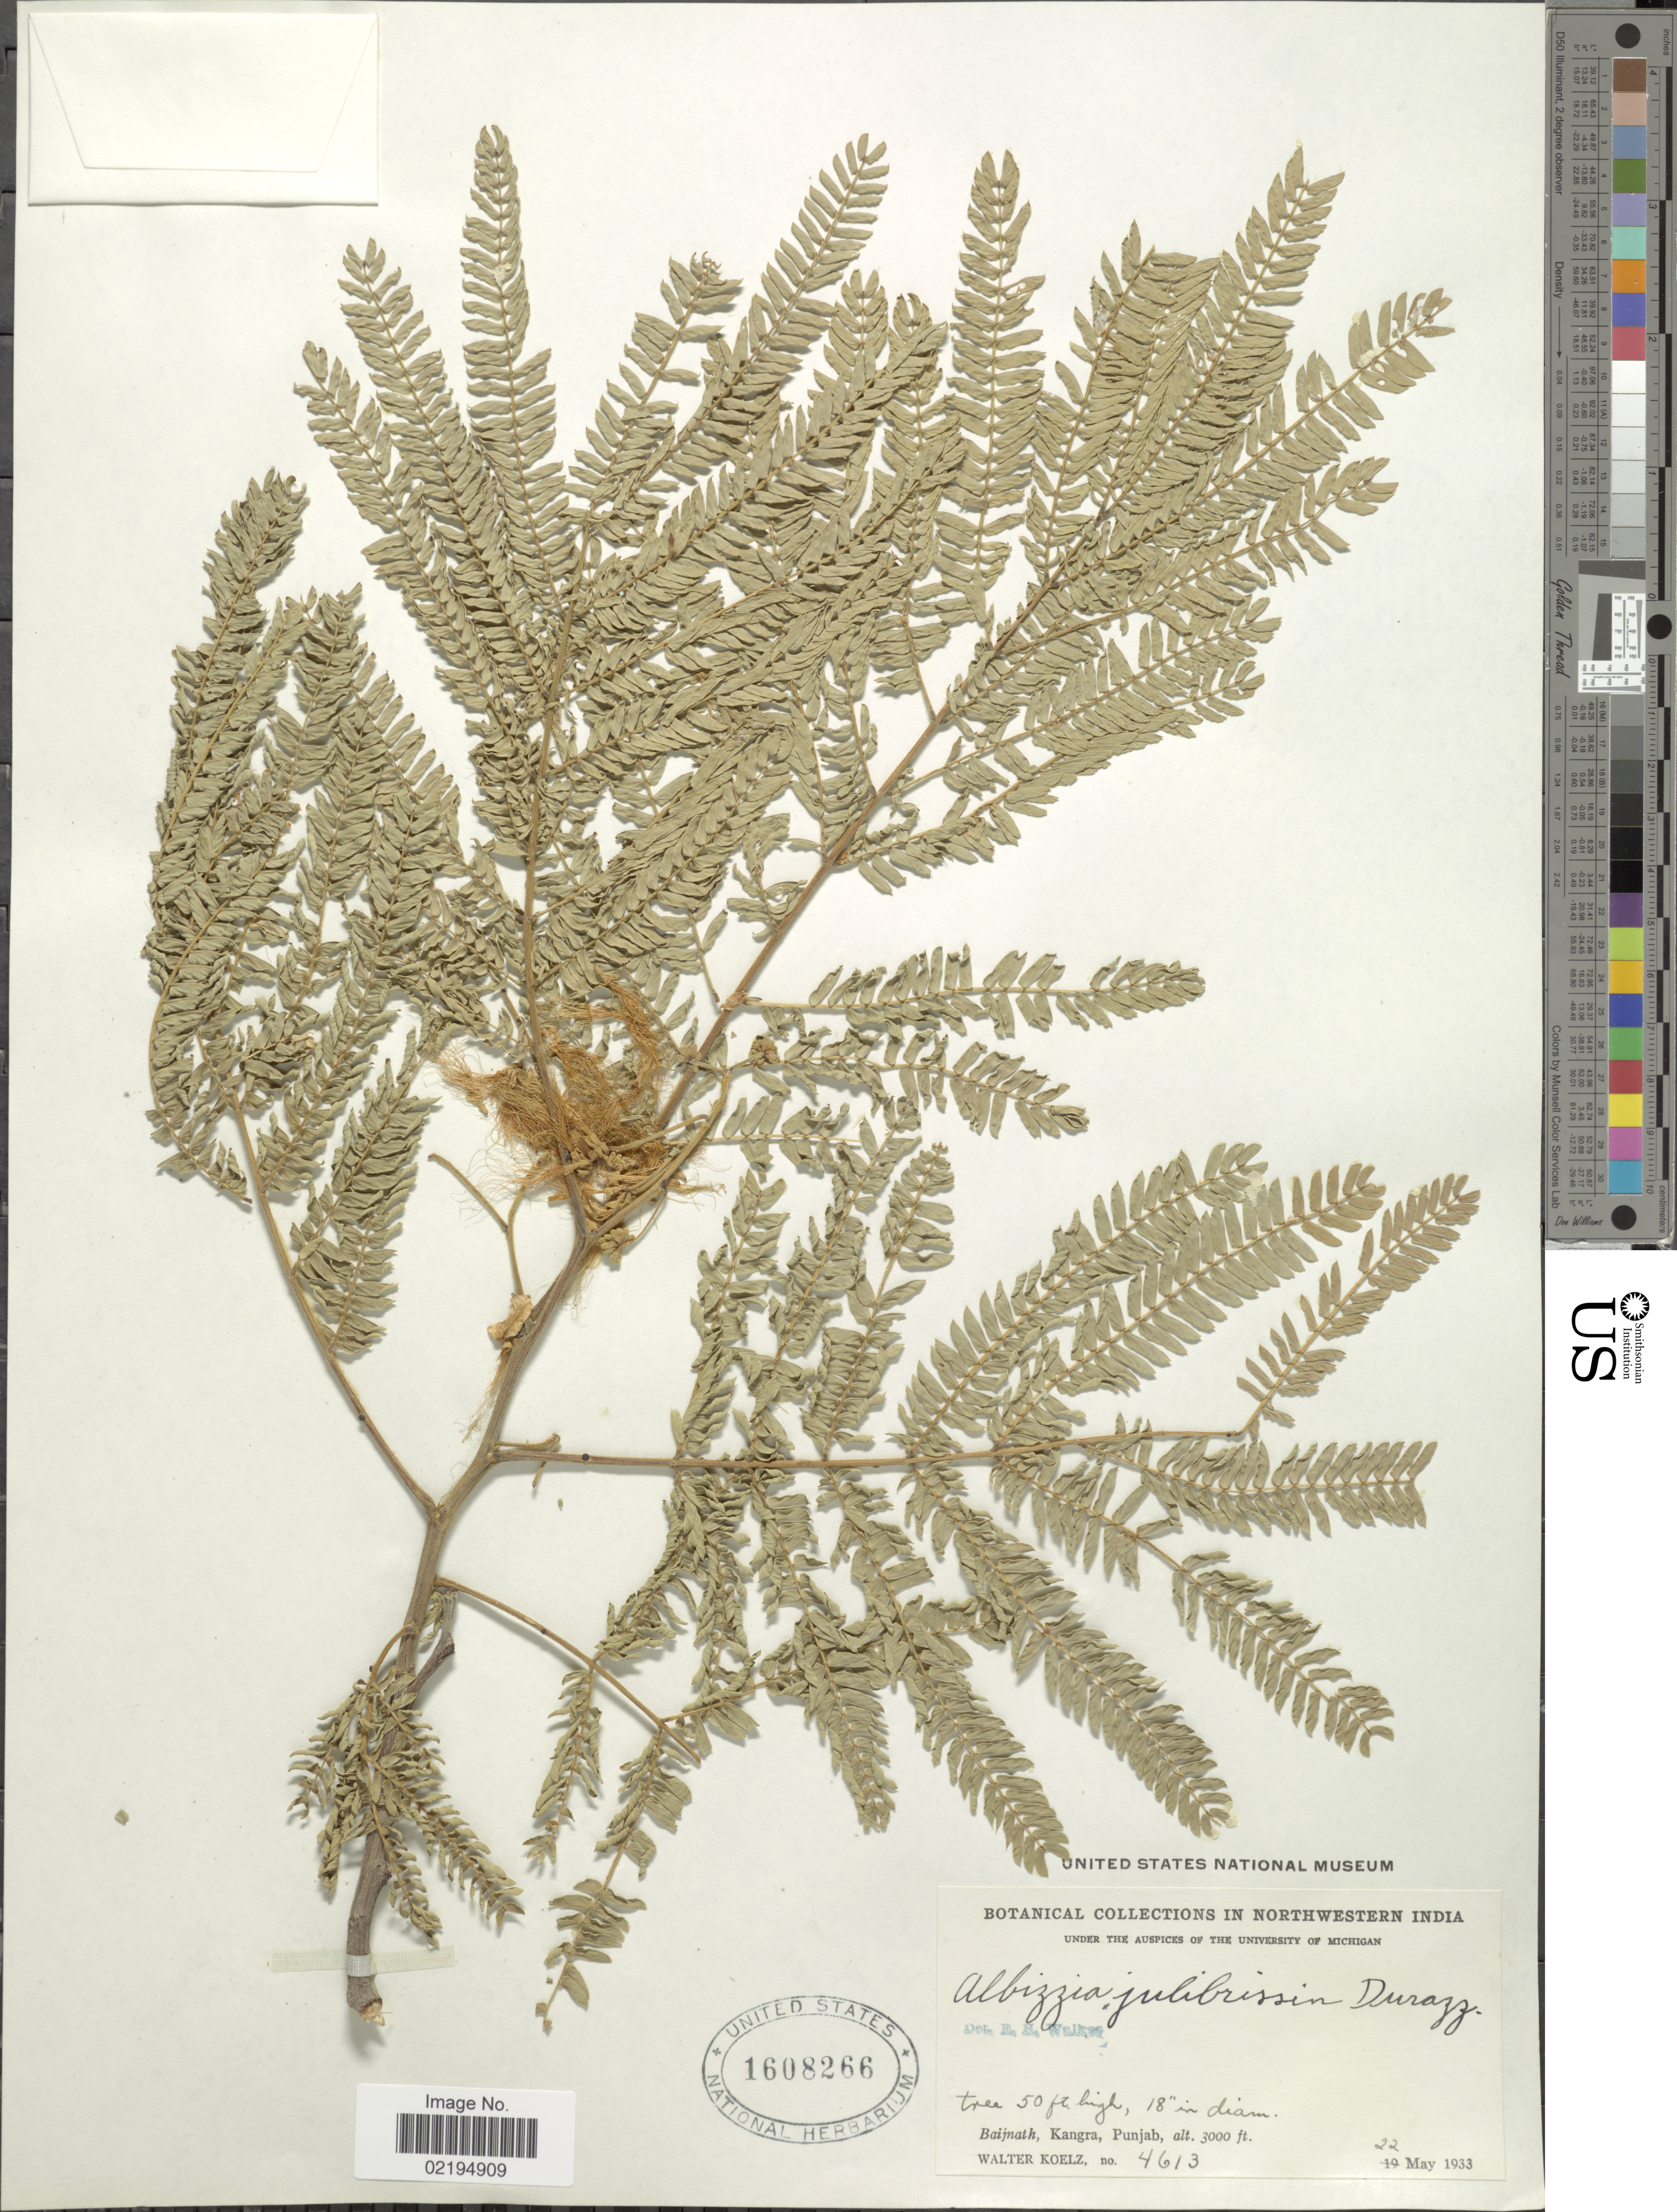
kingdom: Plantae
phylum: Tracheophyta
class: Magnoliopsida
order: Fabales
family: Fabaceae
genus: Albizia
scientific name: Albizia julibrissin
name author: Durazz.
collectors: W. N. Koelz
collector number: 4613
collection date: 1933-05-22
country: India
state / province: Himachal Pradesh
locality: Northwestern India, Baijnath, Kangra.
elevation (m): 914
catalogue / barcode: US 1608266